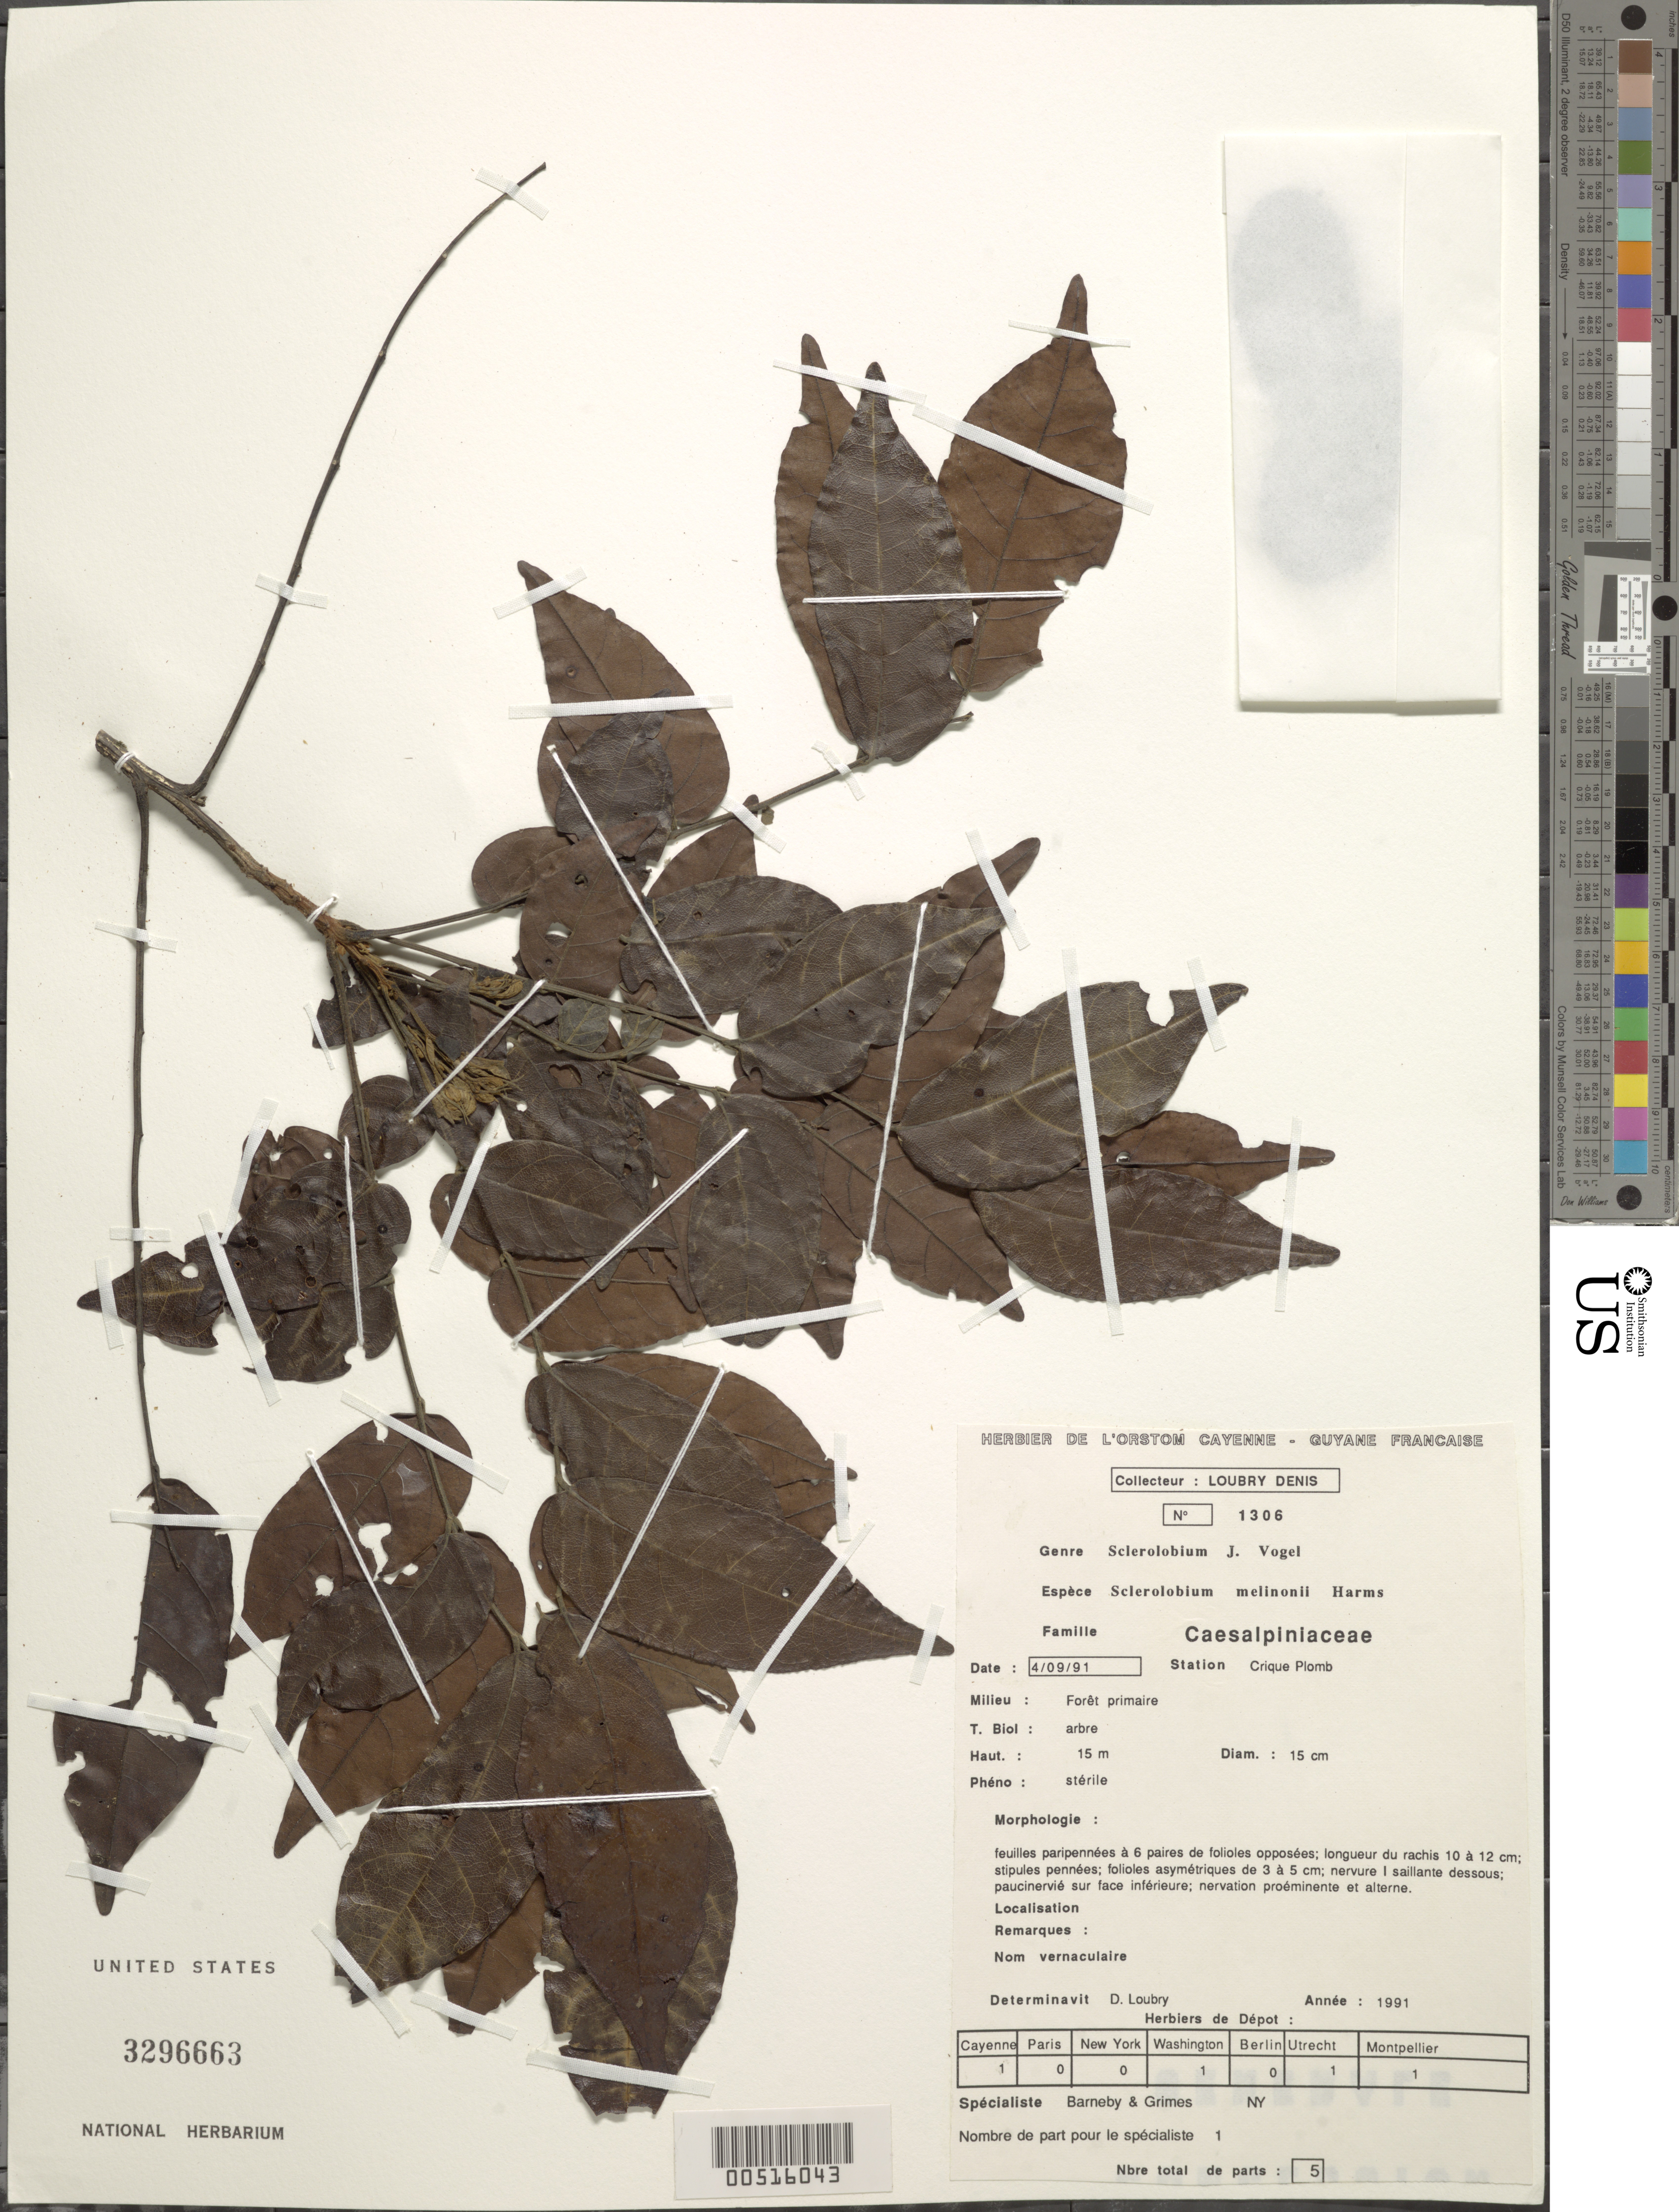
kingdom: Plantae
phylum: Tracheophyta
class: Magnoliopsida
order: Fabales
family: Fabaceae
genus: Tachigali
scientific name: Tachigali melinonii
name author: (Harms) Zarucchi & Herend.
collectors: L. Denis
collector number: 1306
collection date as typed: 09 Apr 1991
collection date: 1991-04-09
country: French Guiana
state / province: Cayenne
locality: Cayenne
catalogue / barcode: US 296663